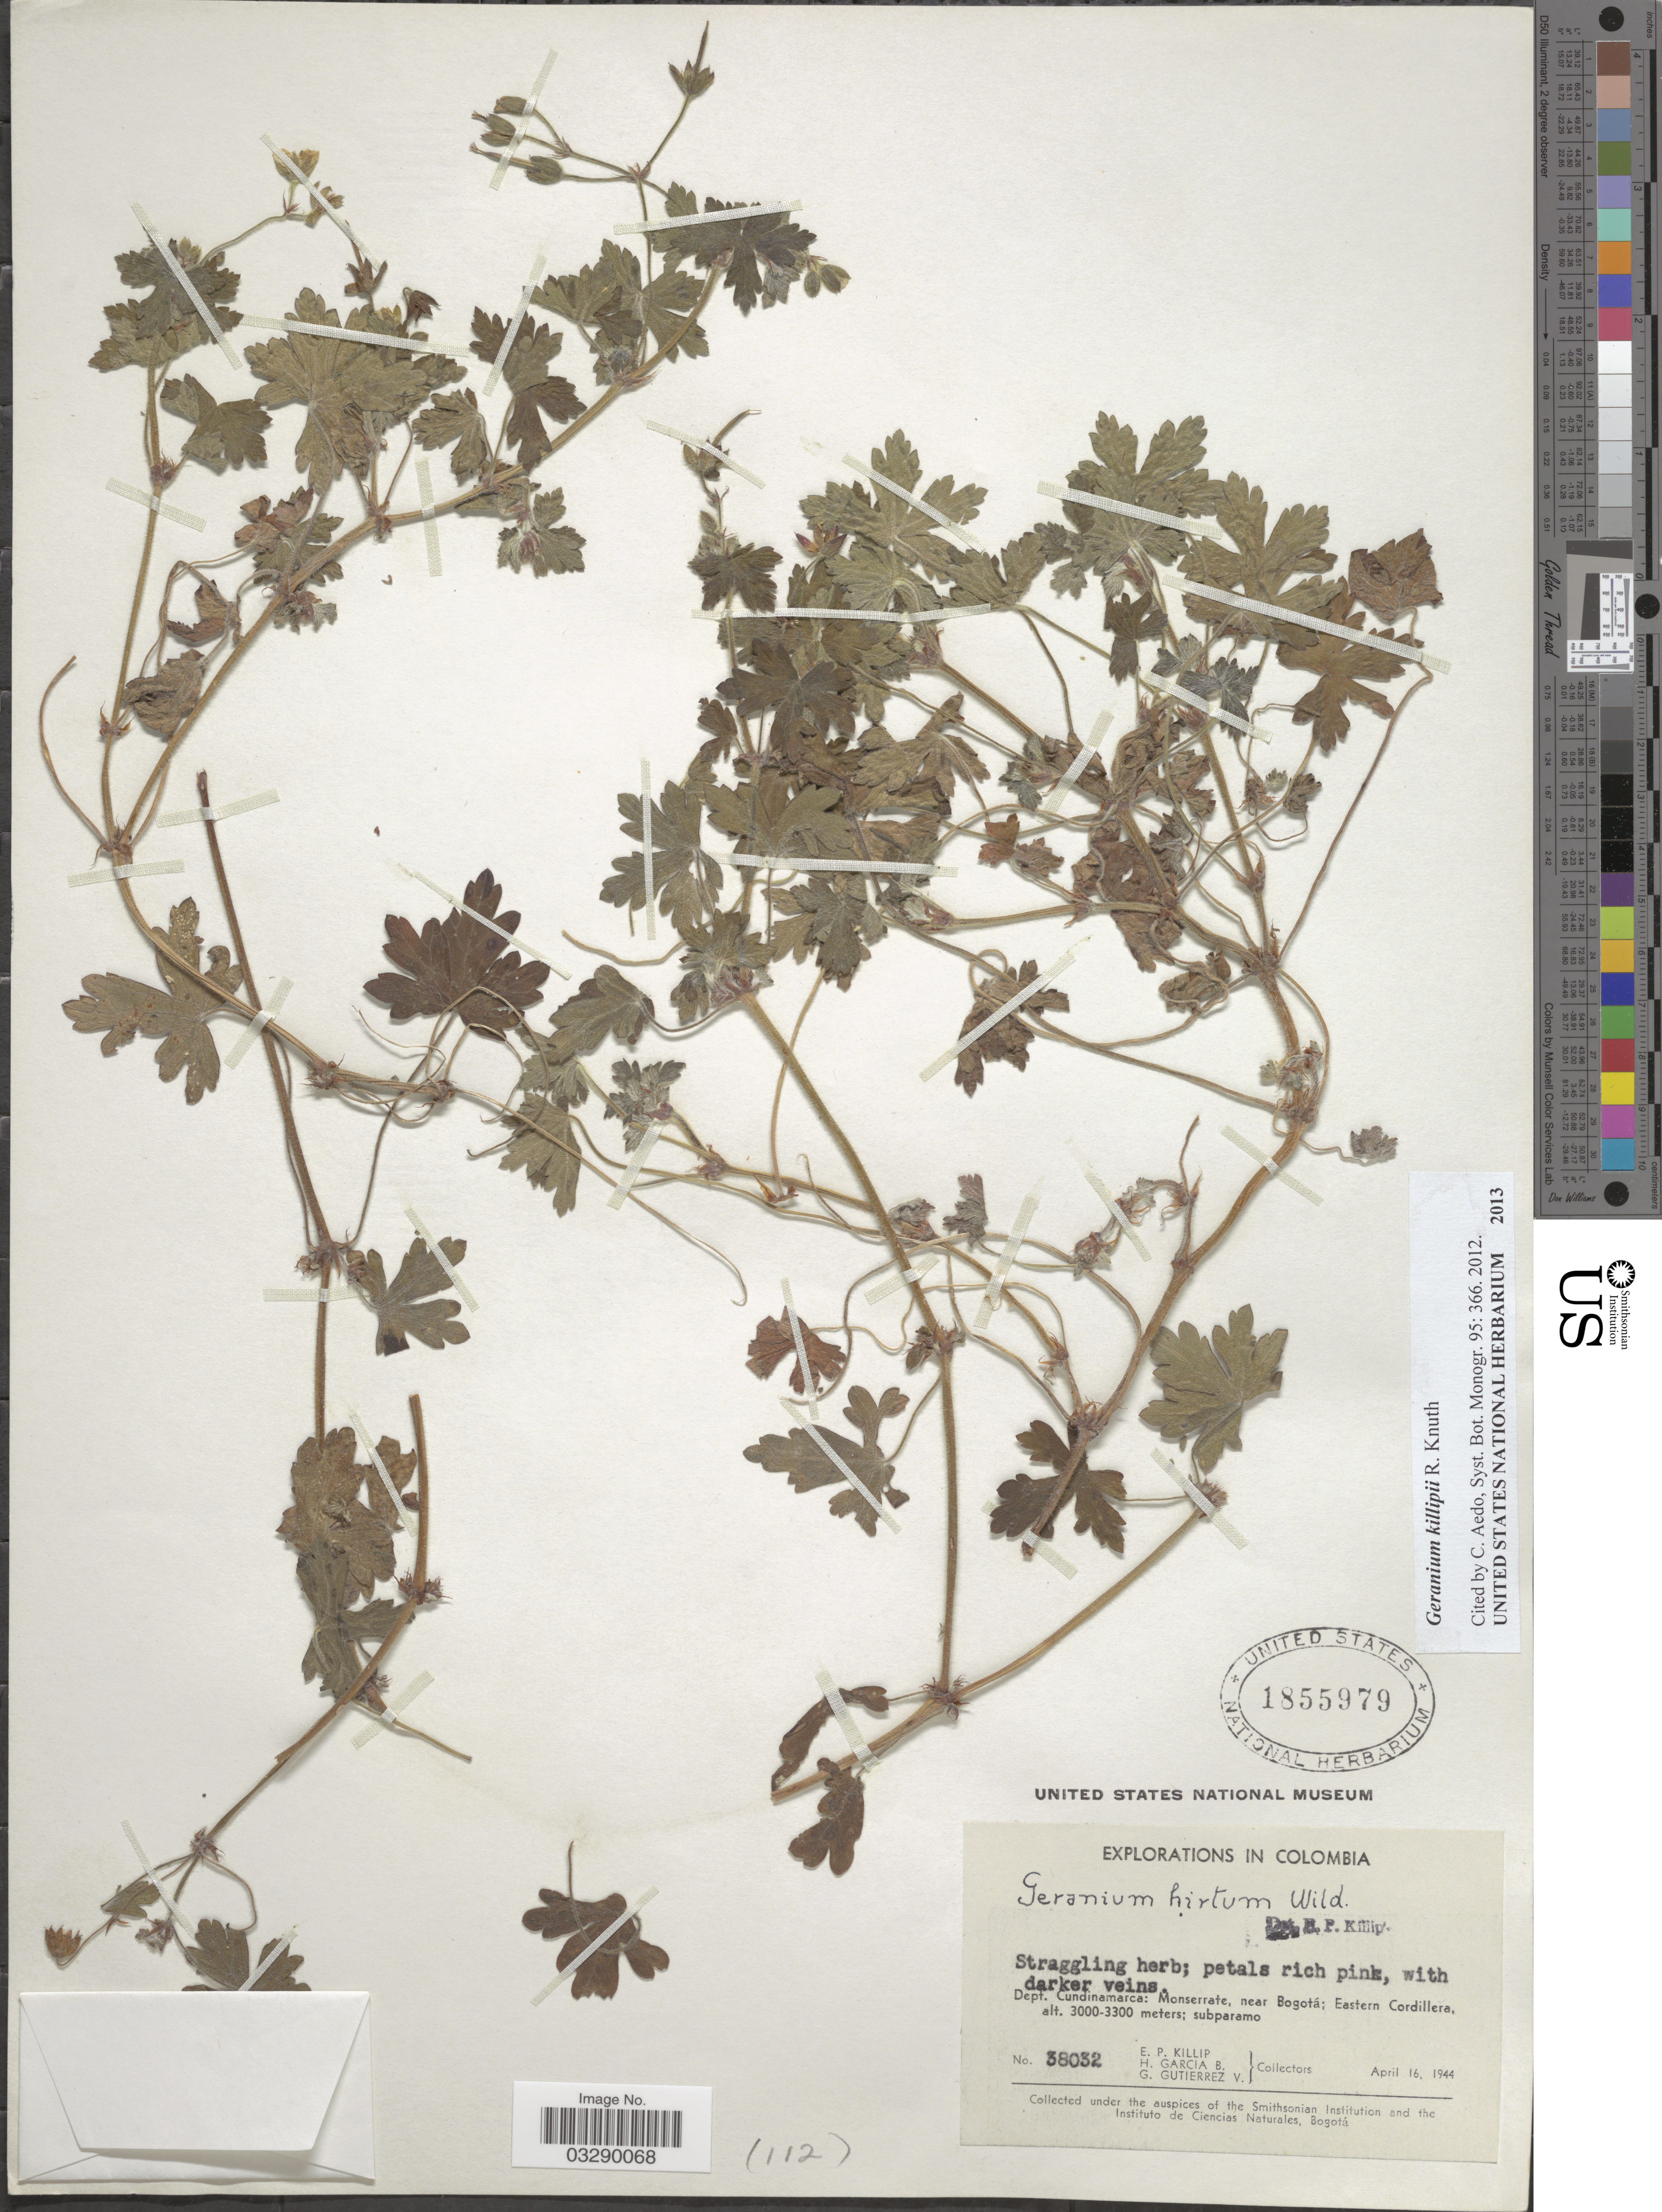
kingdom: Plantae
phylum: Tracheophyta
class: Magnoliopsida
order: Geraniales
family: Geraniaceae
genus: Geranium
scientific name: Geranium killipii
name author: R. Knuth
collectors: E. P. Killip, H. García B. & G. Gutiérrez V.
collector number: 38032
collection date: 1944-04-16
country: Colombia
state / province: Cundinamarca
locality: Dept. Cundinamarca: Monserrate, near Bogotá; Eastern Cordillera.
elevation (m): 3000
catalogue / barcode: US 1855979